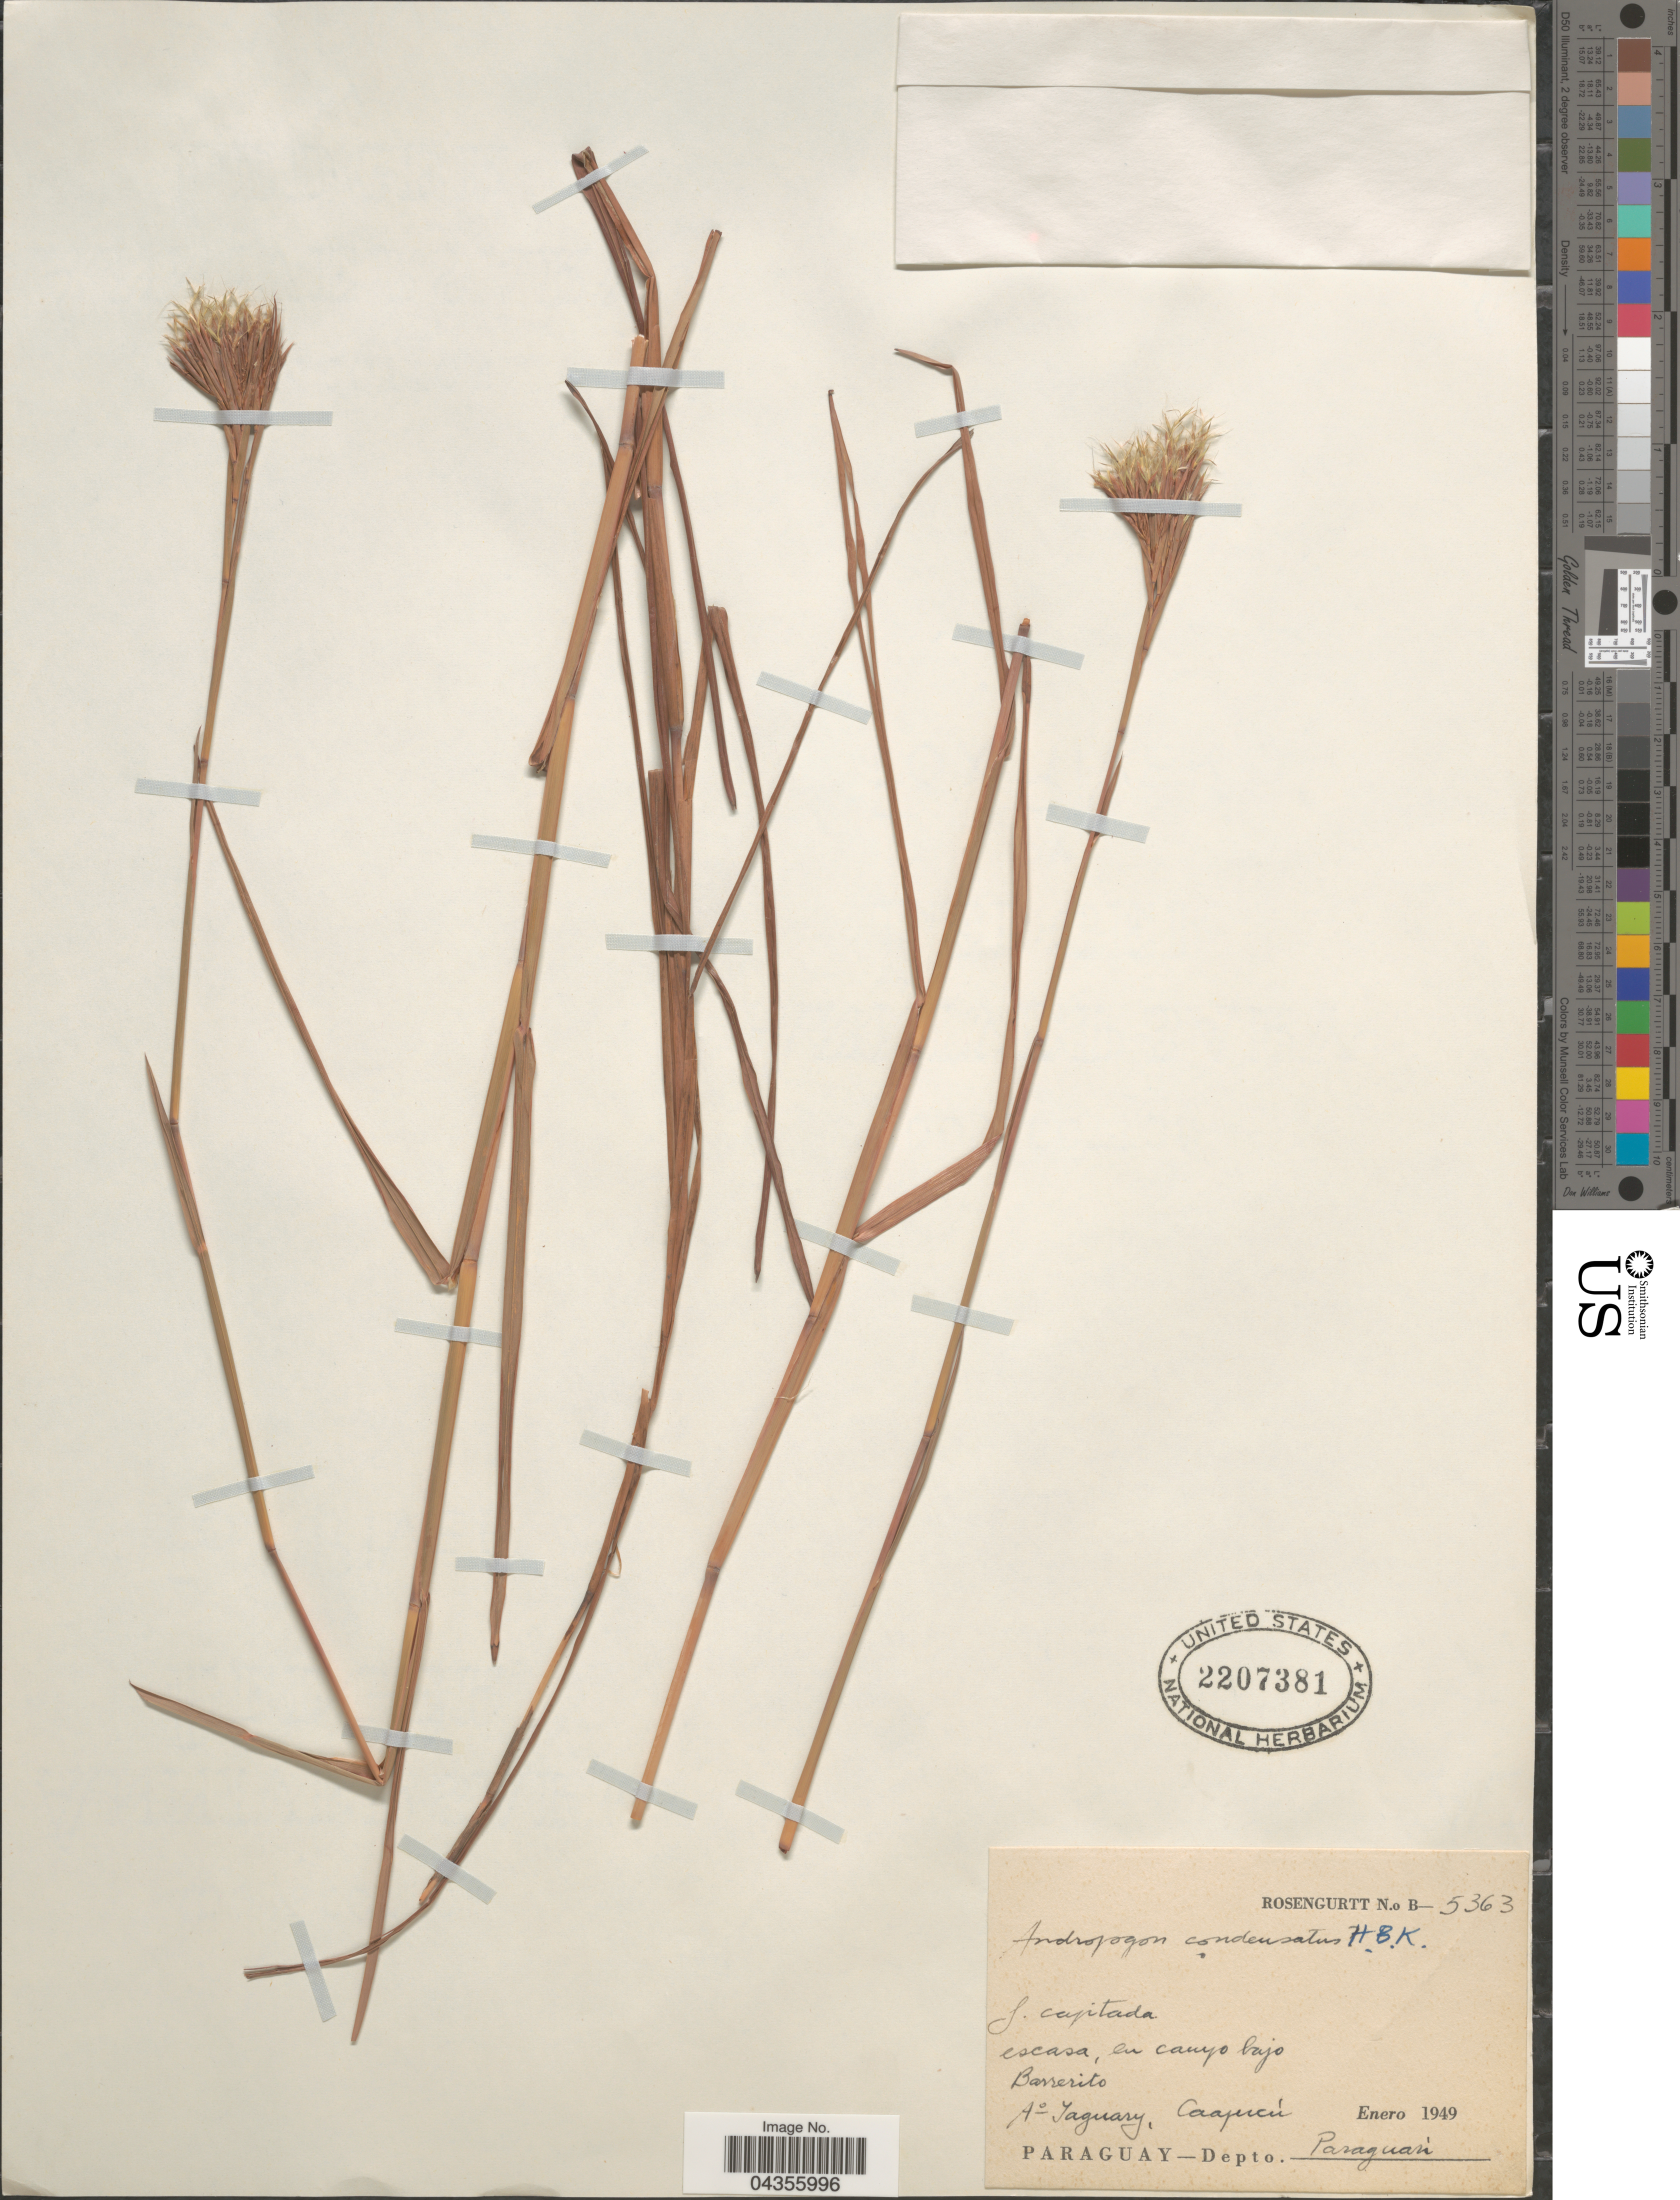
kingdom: Plantae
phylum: Tracheophyta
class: Liliopsida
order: Poales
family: Poaceae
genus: Schizachyrium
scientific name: Schizachyrium condensatum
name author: (Kunth) Nees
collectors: Rosengurtt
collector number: B-5363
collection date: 1949-01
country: Paraguay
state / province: Paraguari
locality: Barrerito. A° Taguary, Caapucù. Depto. Paraguarì.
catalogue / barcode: US 2207381